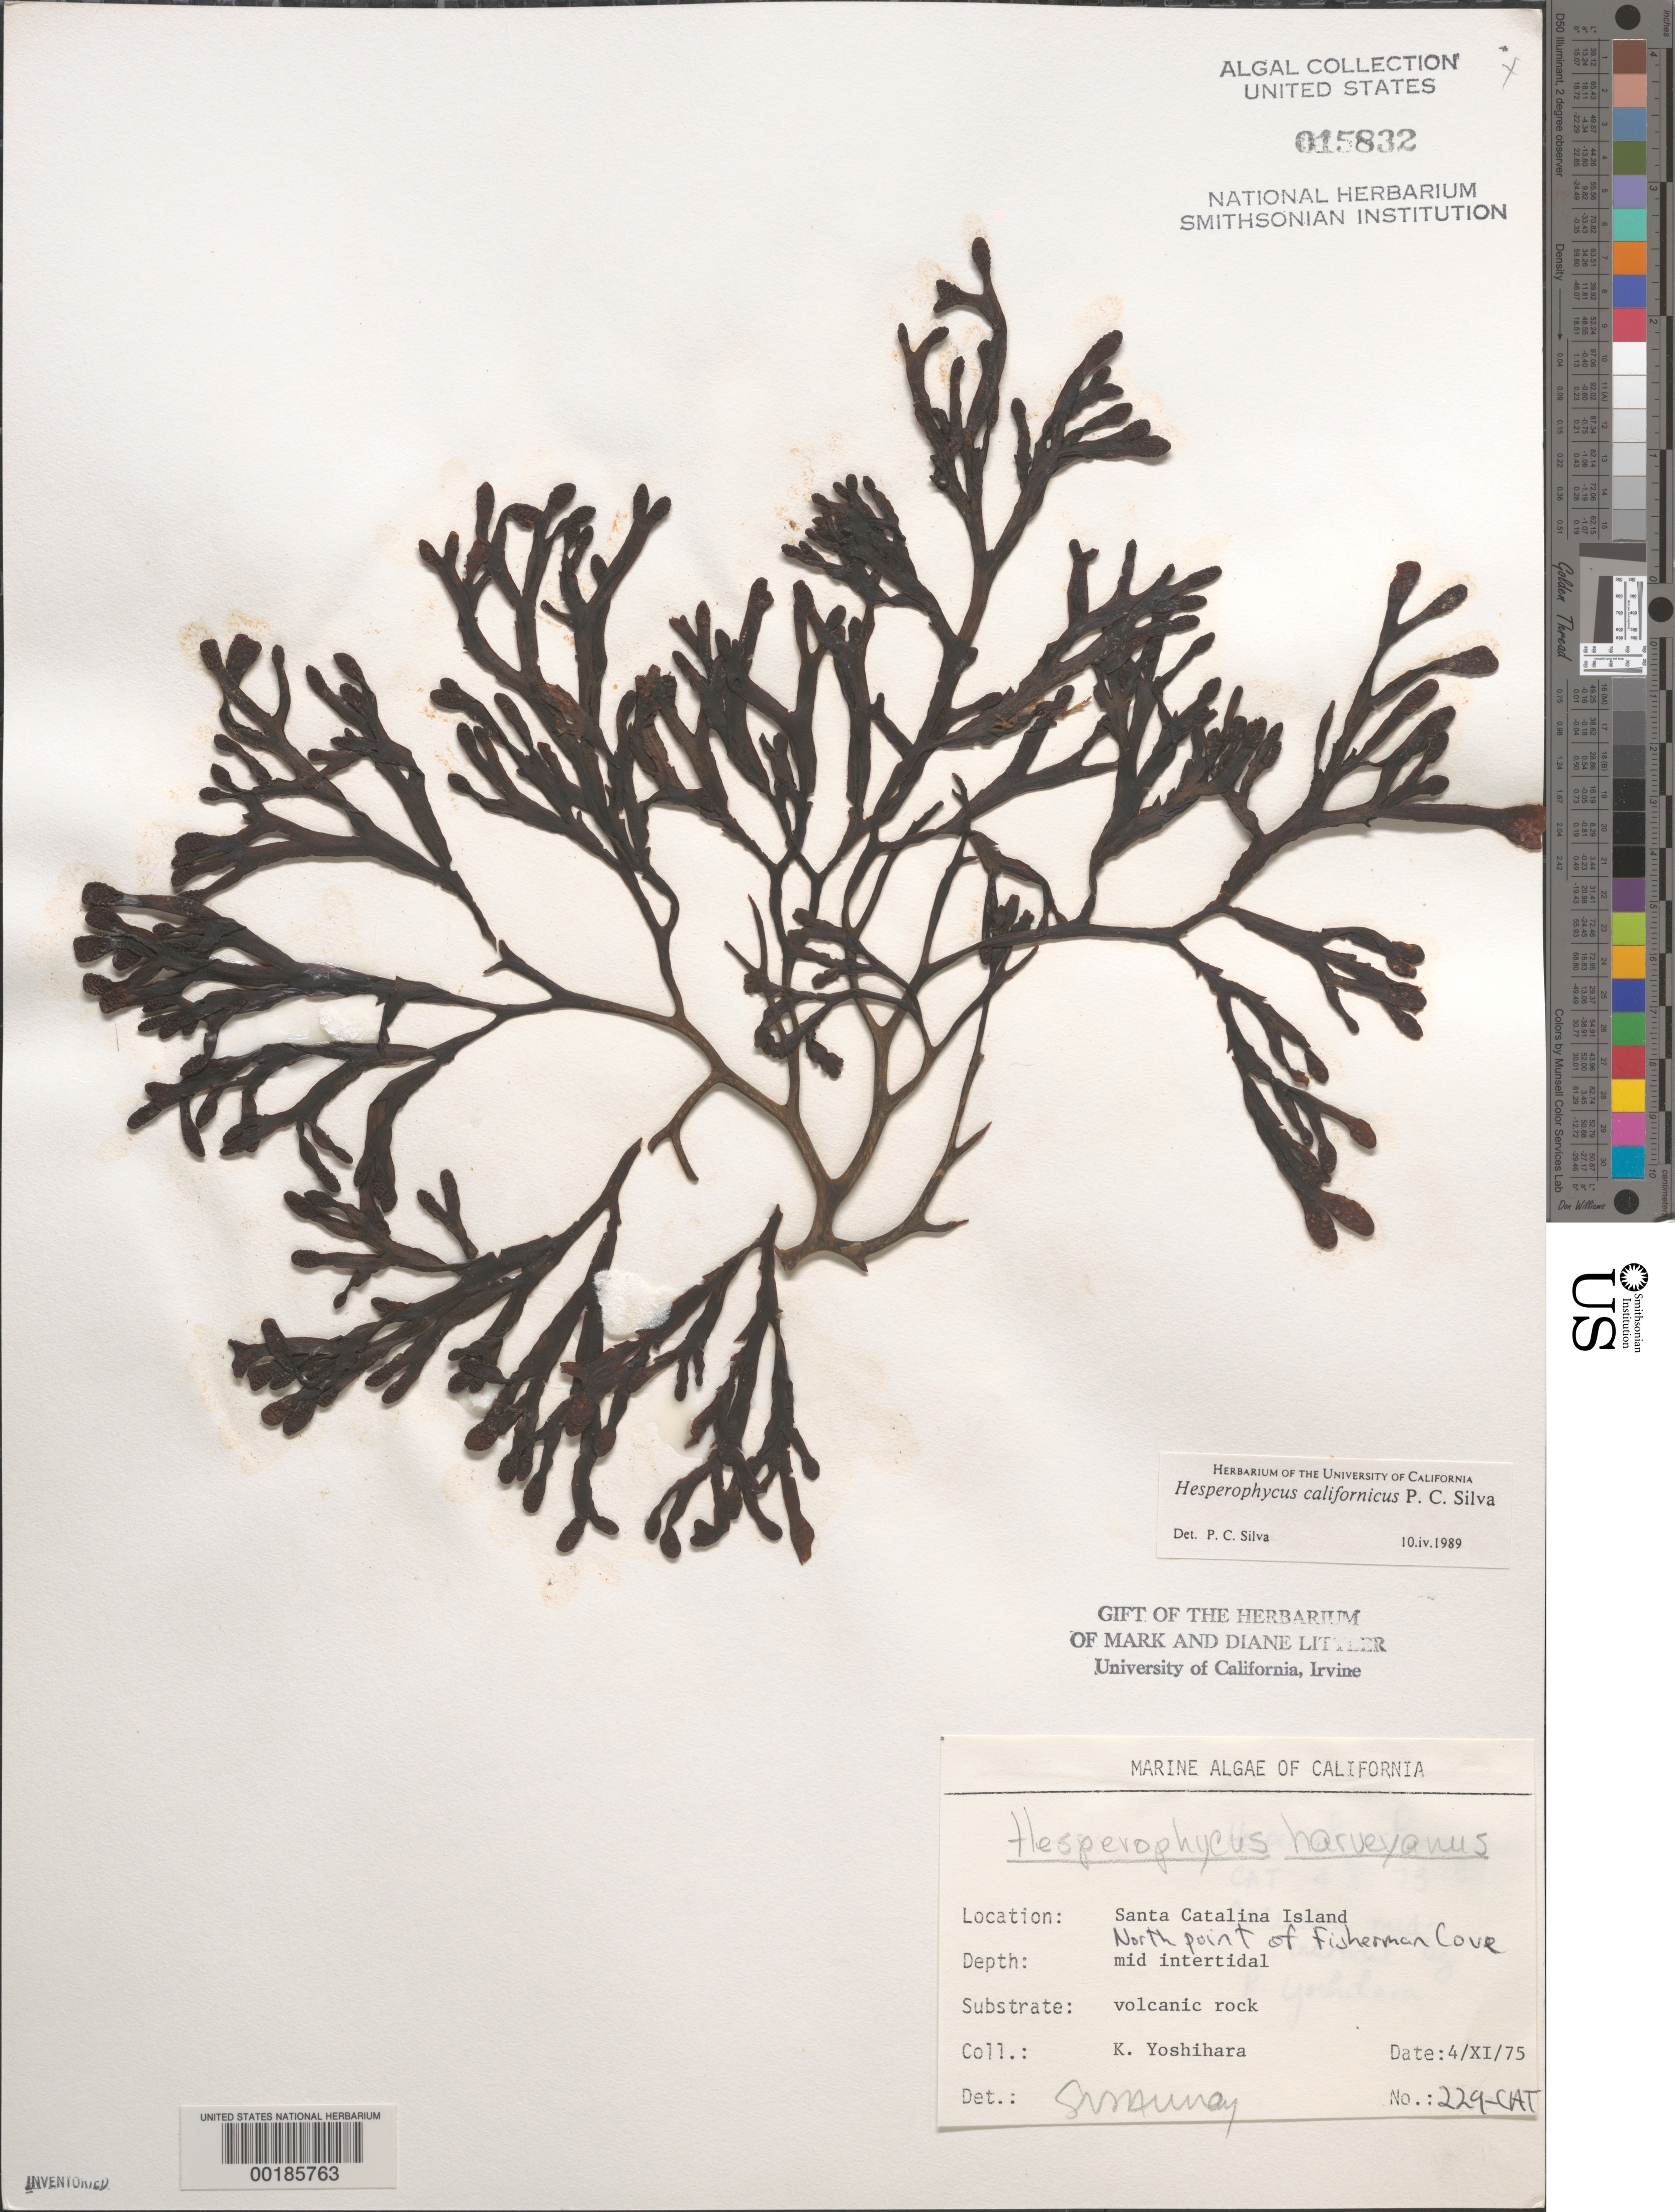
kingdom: Chromista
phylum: Ochrophyta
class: Phaeophyceae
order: Fucales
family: Fucaceae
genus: Hesperophycus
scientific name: Hesperophycus californicus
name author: P.C. Silva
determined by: Silva, P. C.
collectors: K. Yoshihara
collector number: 229-CAT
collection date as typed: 04 Nov 1975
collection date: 1975-11-04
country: United States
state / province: California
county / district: Los Angeles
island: Santa Catalina Island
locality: Fishermen Cove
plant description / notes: BLM-SOCALBIGHT Rocky Intertidal Survey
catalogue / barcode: US 15832